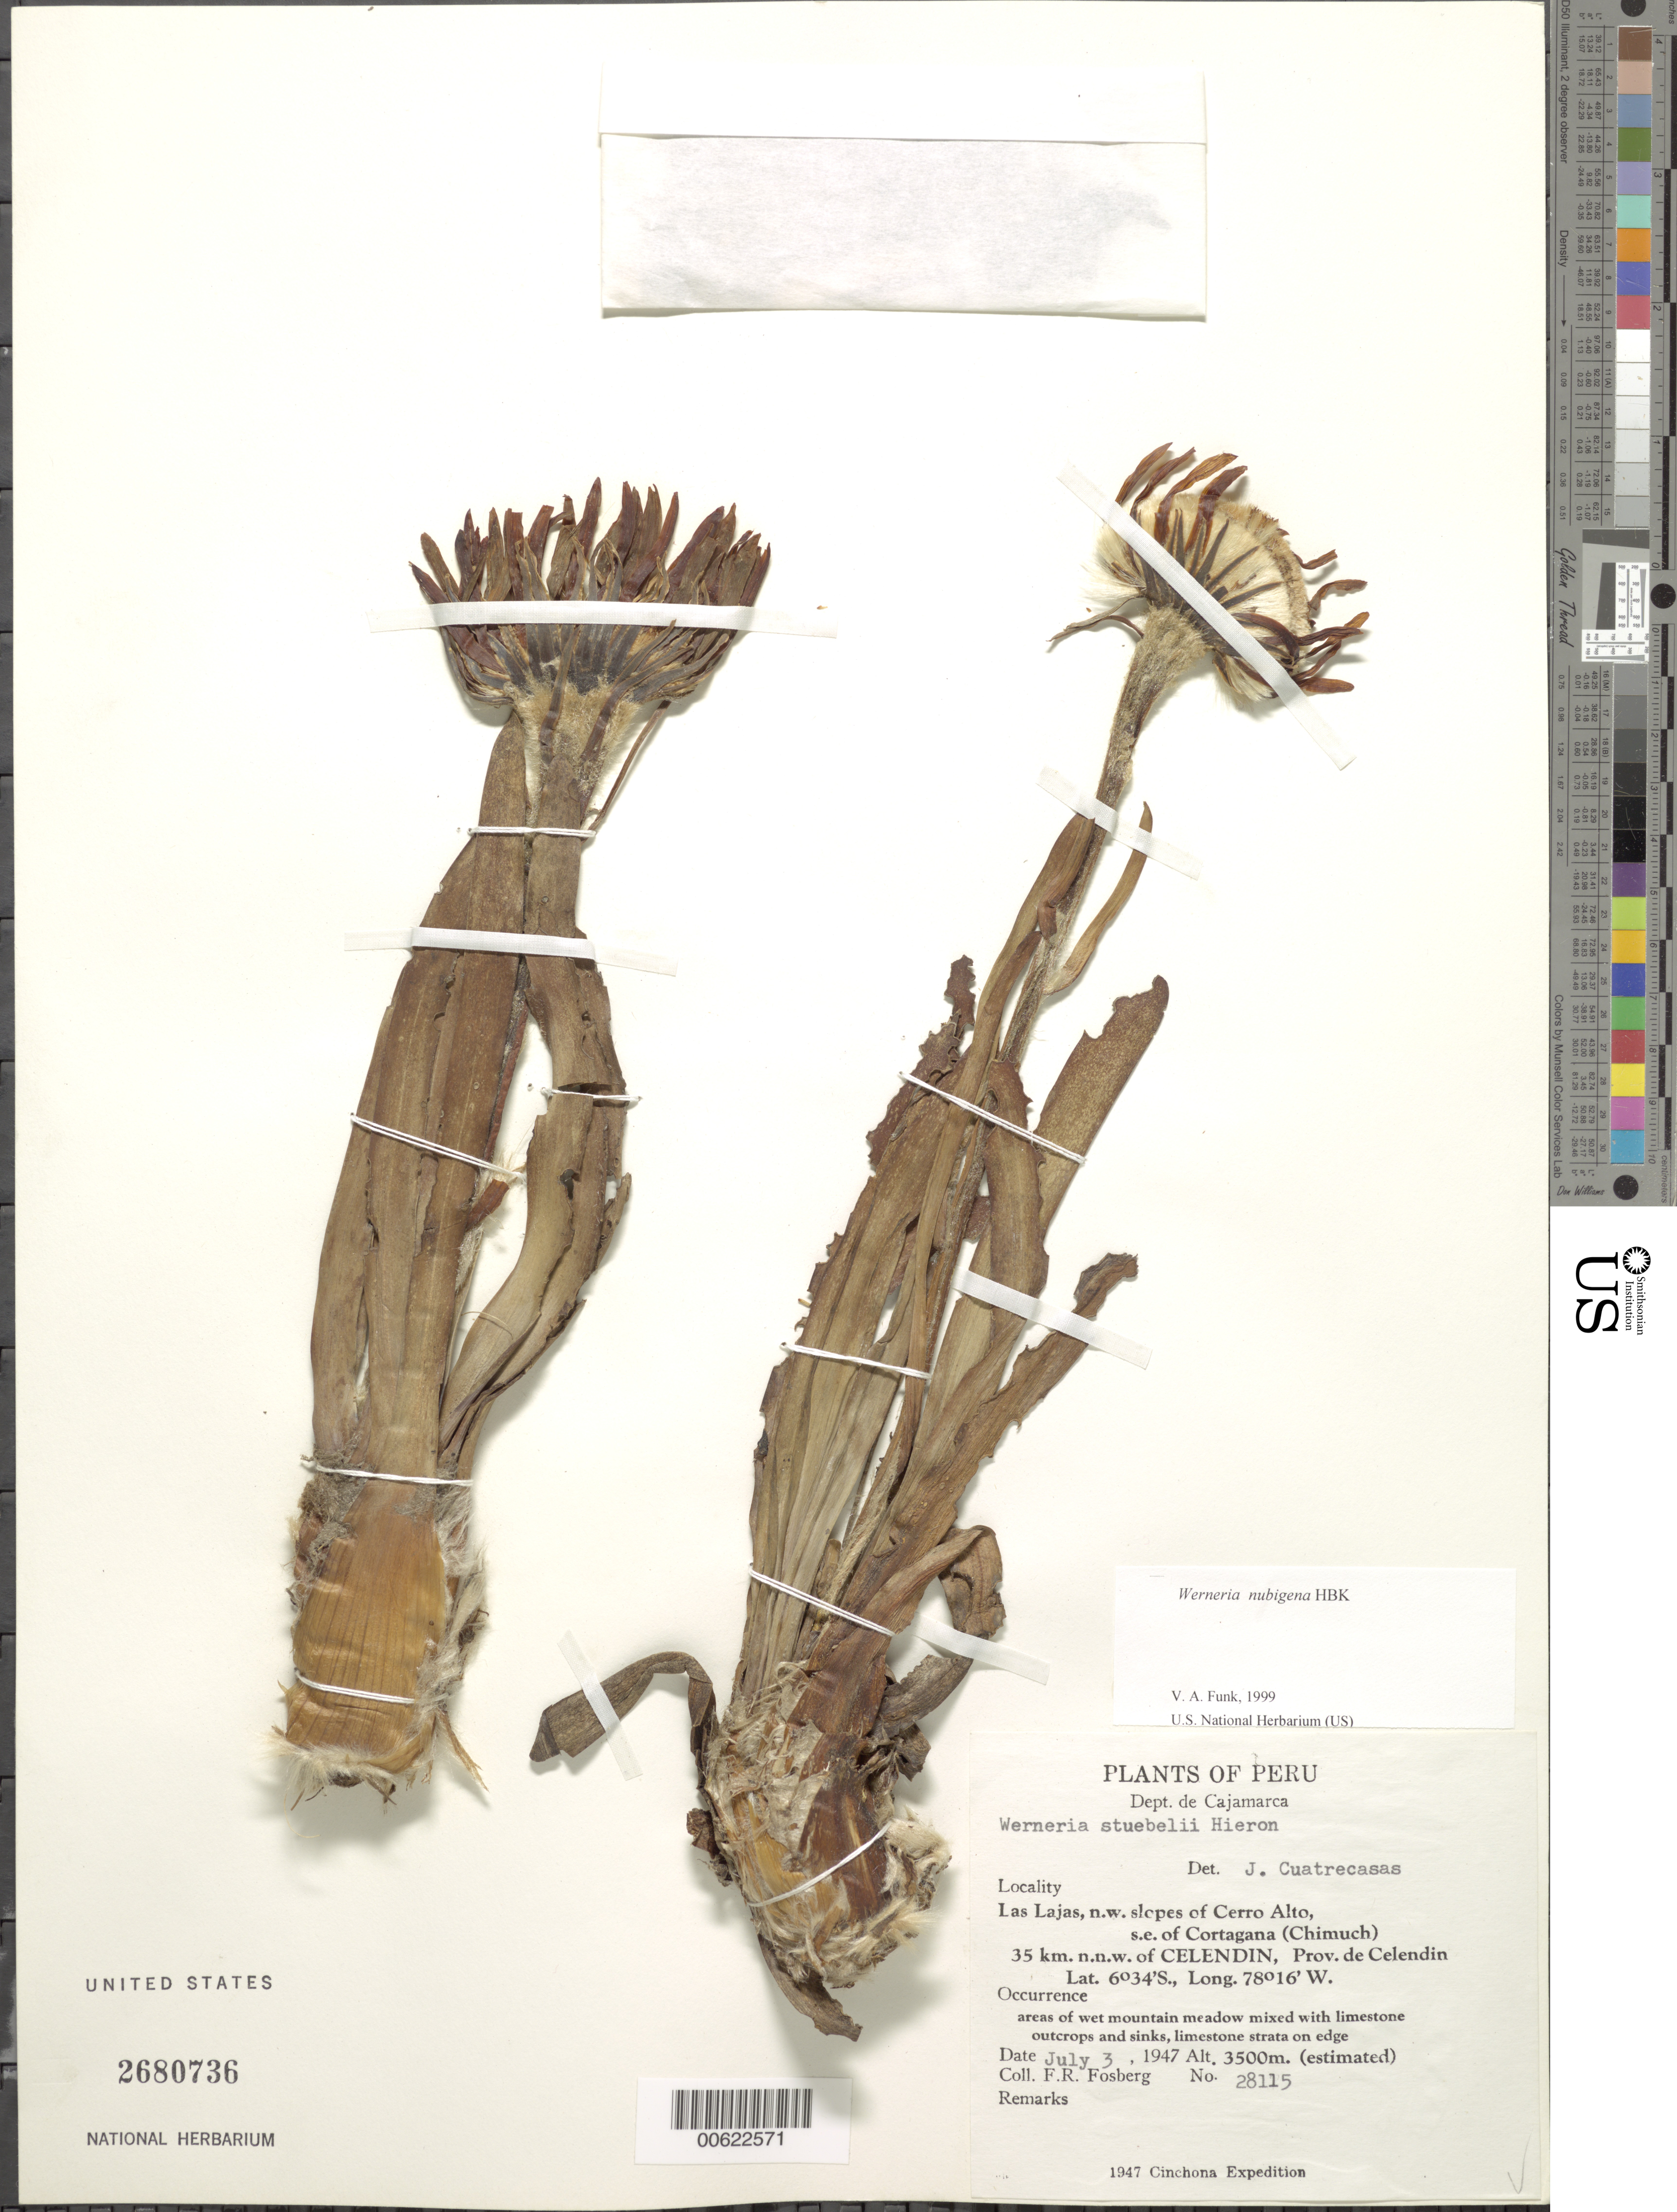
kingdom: Plantae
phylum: Tracheophyta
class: Magnoliopsida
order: Asterales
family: Asteraceae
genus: Werneria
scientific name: Werneria nubigena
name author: Kunth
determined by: Funk, Vicki A., (BOT), Smithsonian Institution - National Museum of Natural History (UNITED STATES)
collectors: J. G. Wessels Boer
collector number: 28115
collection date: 1947-07-03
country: Peru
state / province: Cajamarca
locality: Las Lajas, NW slopes of Cerro Alto, SE of Cortagana (Chimuch), 35 km NNW of Celendin, Prov. Celendin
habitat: wet mountain meadow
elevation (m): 3500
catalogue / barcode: US 2680736